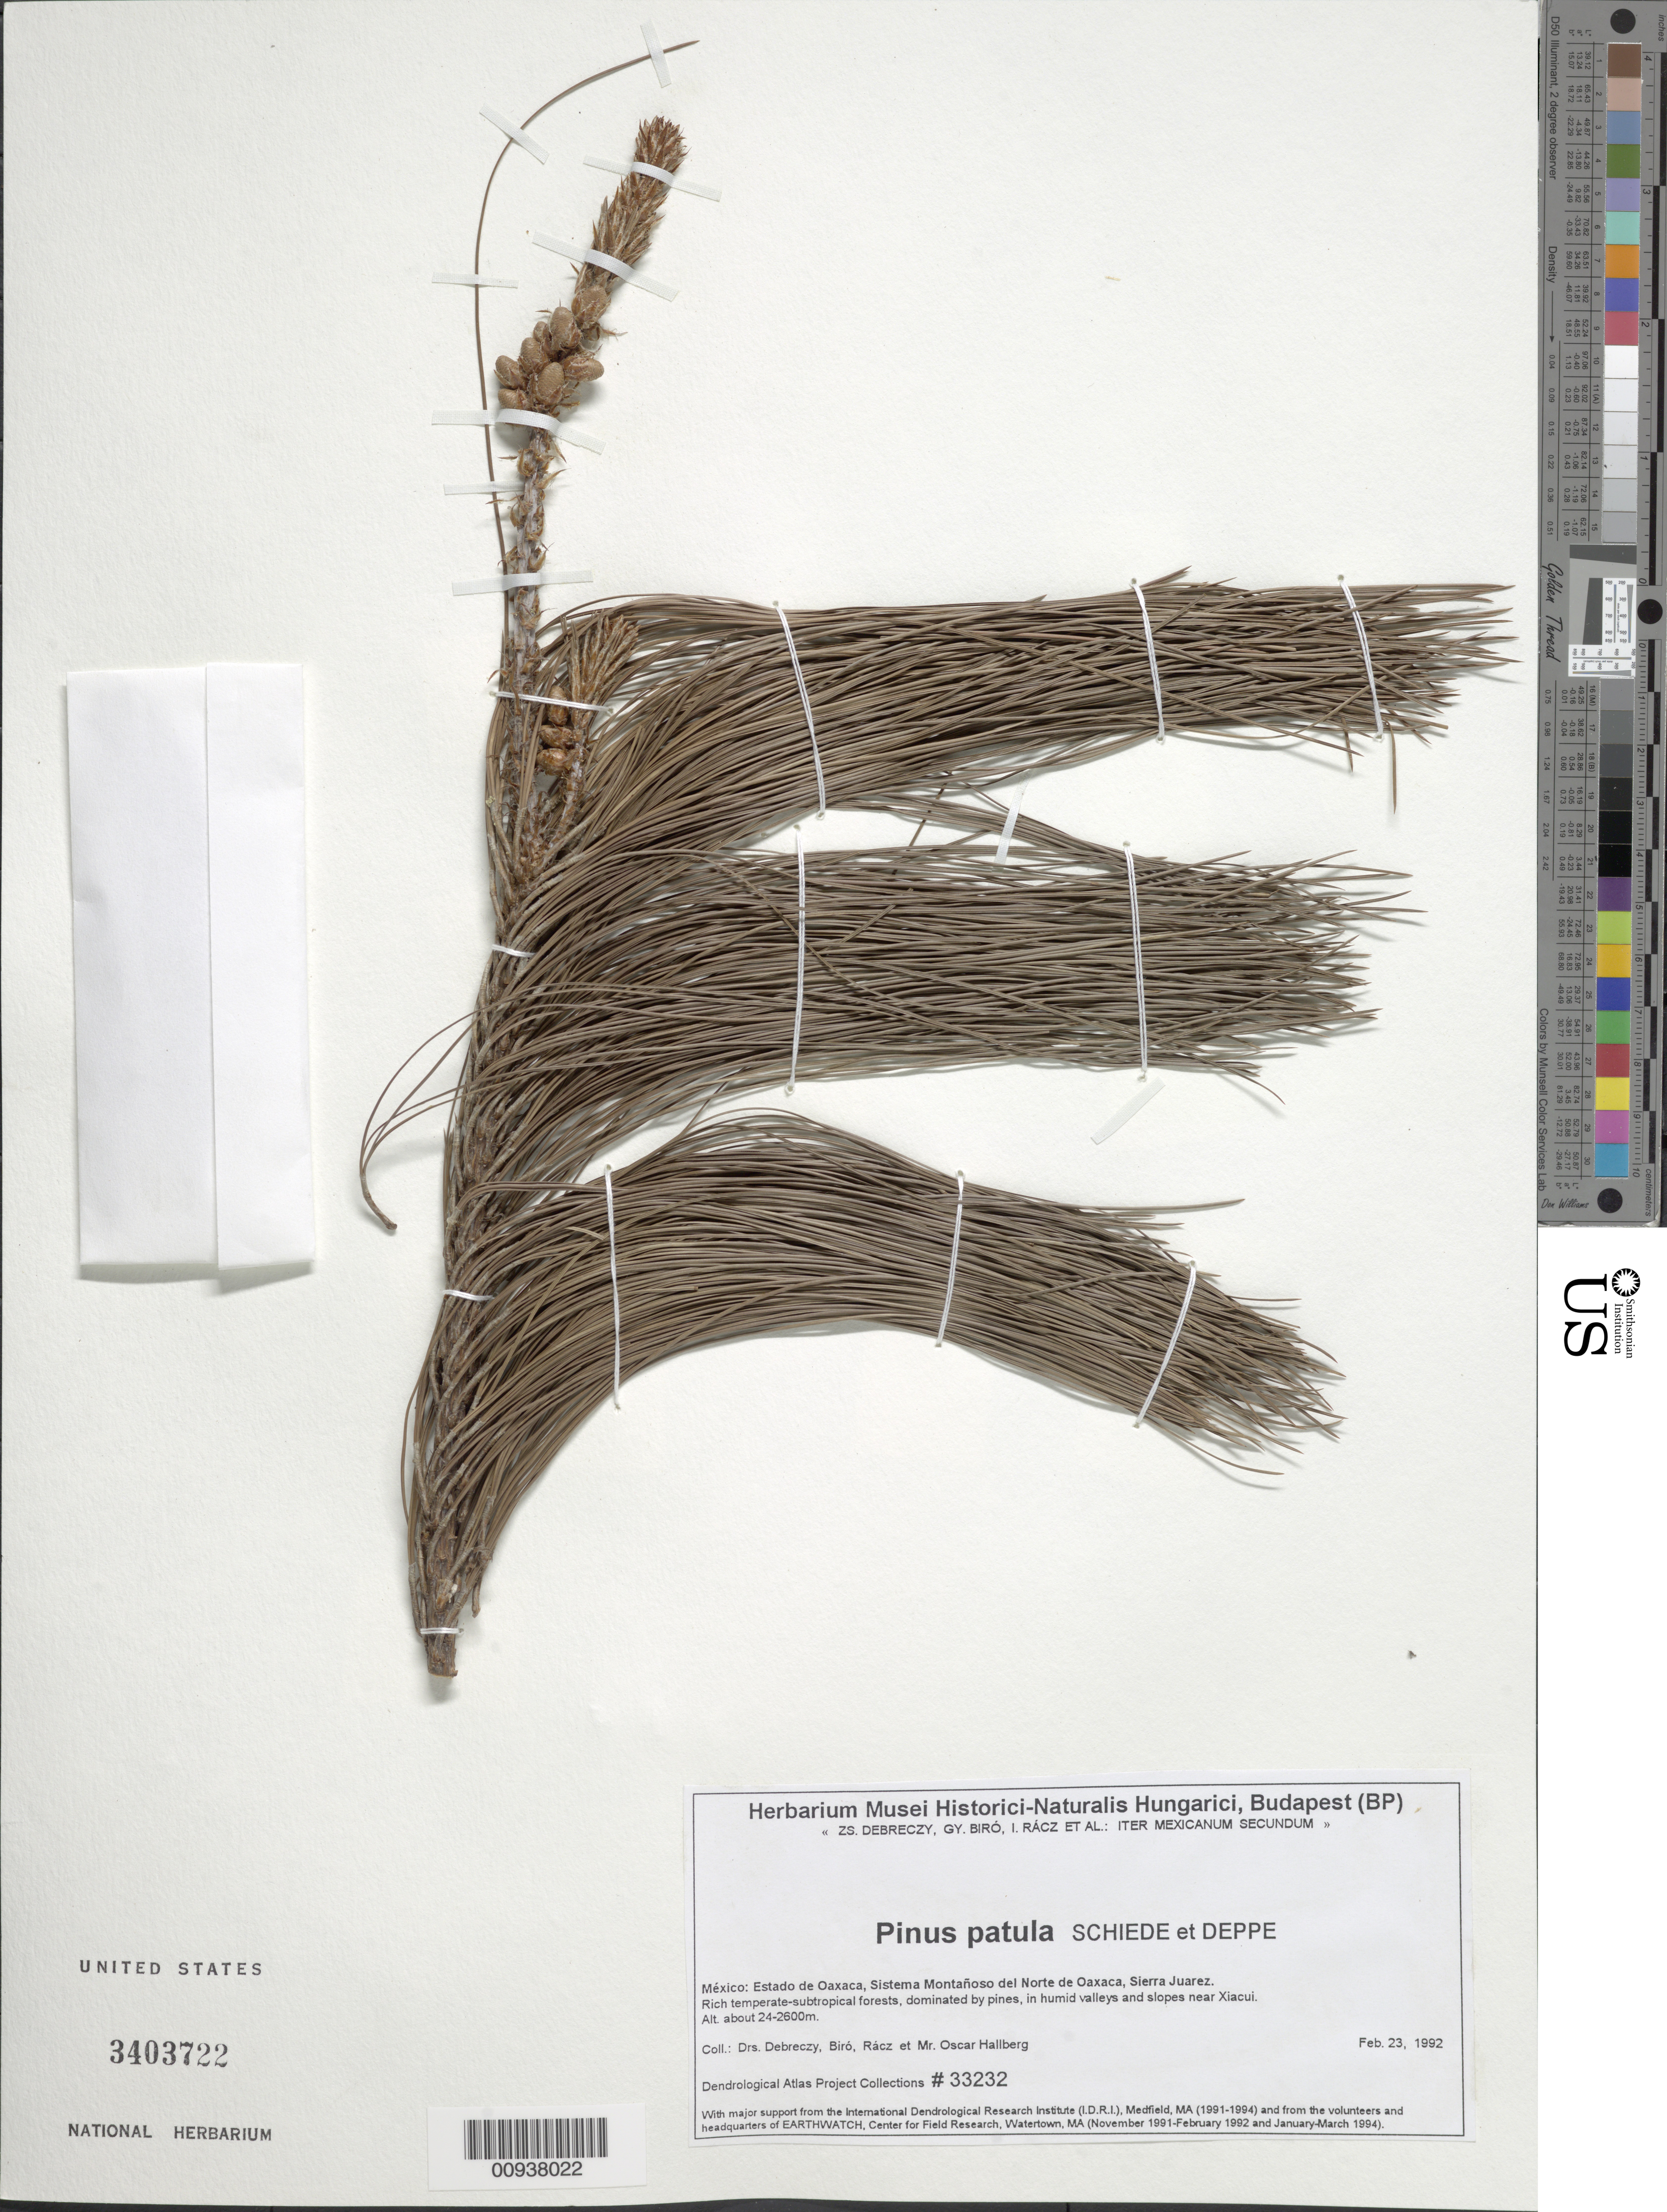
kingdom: Plantae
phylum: Tracheophyta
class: Pinopsida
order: Pinales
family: Pinaceae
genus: Pinus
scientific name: Pinus patula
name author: Schltdl. & Cham.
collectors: Z. Debreczy, G. Biro, I. Rácz & Hallberg, O.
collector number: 33232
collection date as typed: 23 Feb 1992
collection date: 1992-02-23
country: Mexico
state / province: Oaxaca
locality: Near Xiacui. Sistema montañoso del Norte de Oaxaca, Sierra Juárez.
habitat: Rich temperate-subtropical forests, dominated by pines, in humid valleys and slopes.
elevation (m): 2600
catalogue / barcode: US 3403722